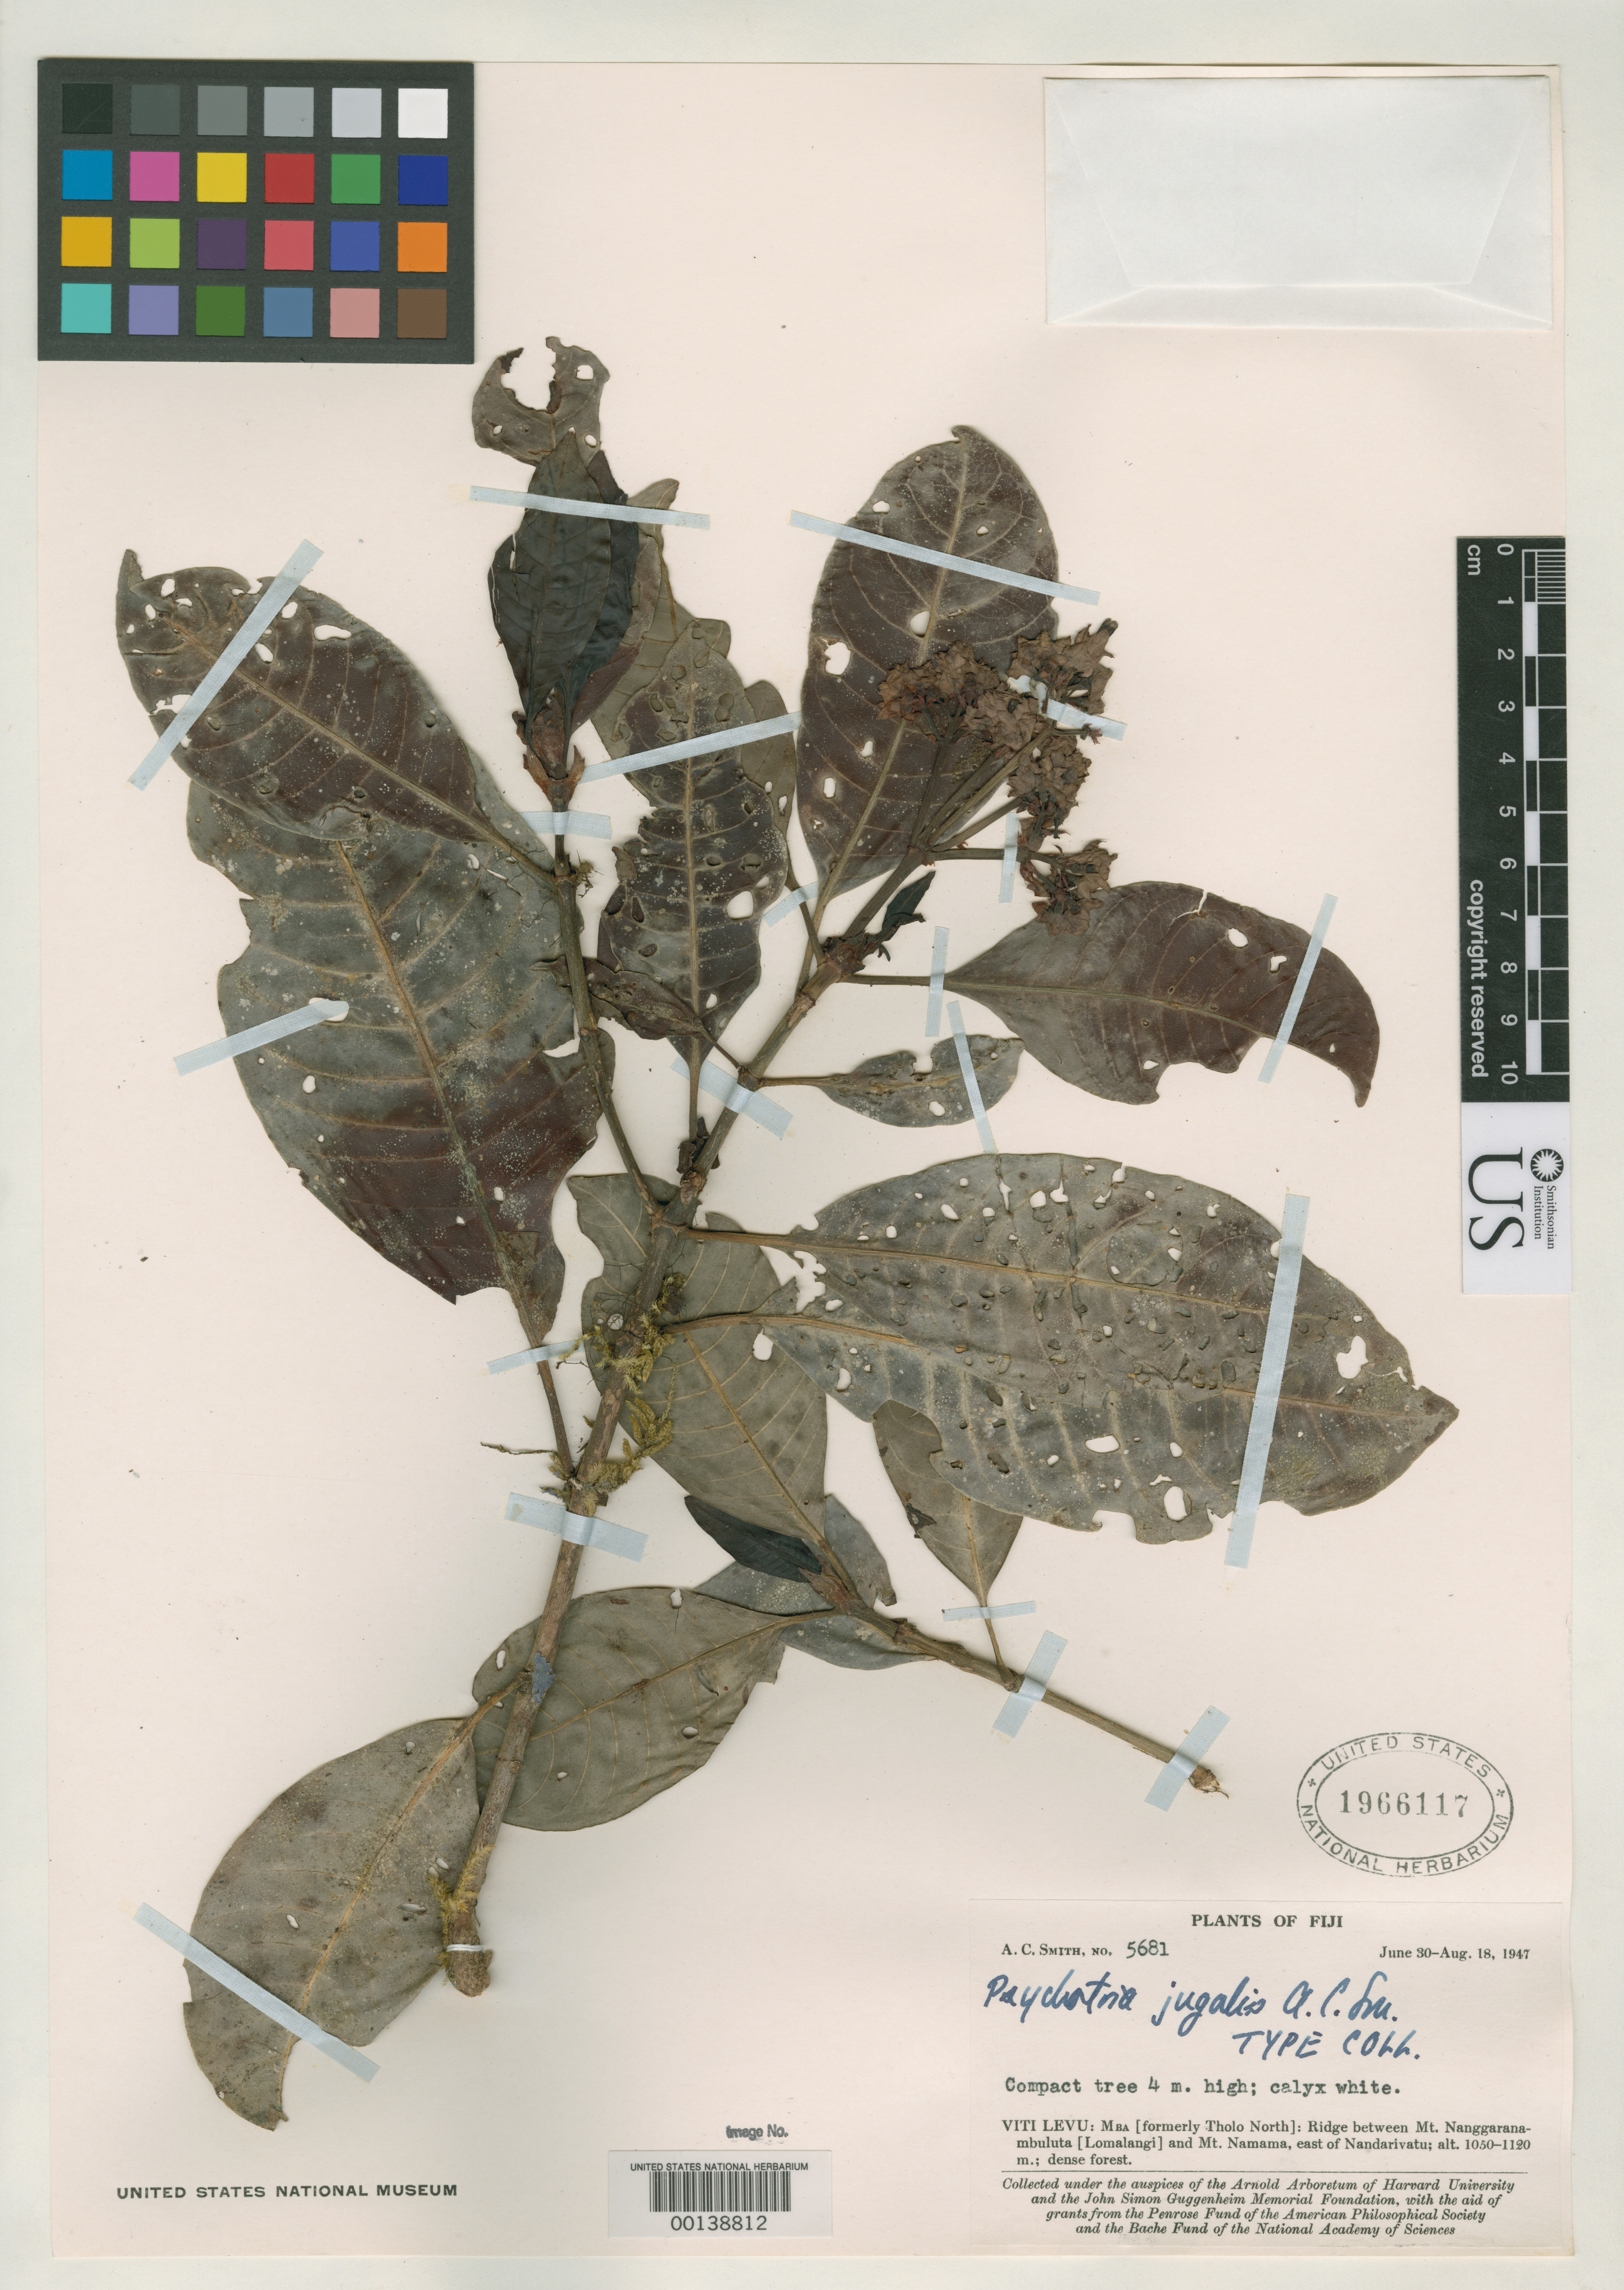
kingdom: Plantae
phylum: Tracheophyta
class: Magnoliopsida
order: Gentianales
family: Rubiaceae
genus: Psychotria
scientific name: Psychotria jugalis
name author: A.C. Sm.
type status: Isotype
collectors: A. C. Smith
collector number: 5681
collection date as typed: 18 Aug 1947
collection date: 1947-08-18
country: Fiji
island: Viti Levu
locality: Mba, ridge between Mt. Nanggaranambulata & Mt. Namana, E of Nandarivatu. [Viti Levu Group]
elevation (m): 1050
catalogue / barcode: US 1966117